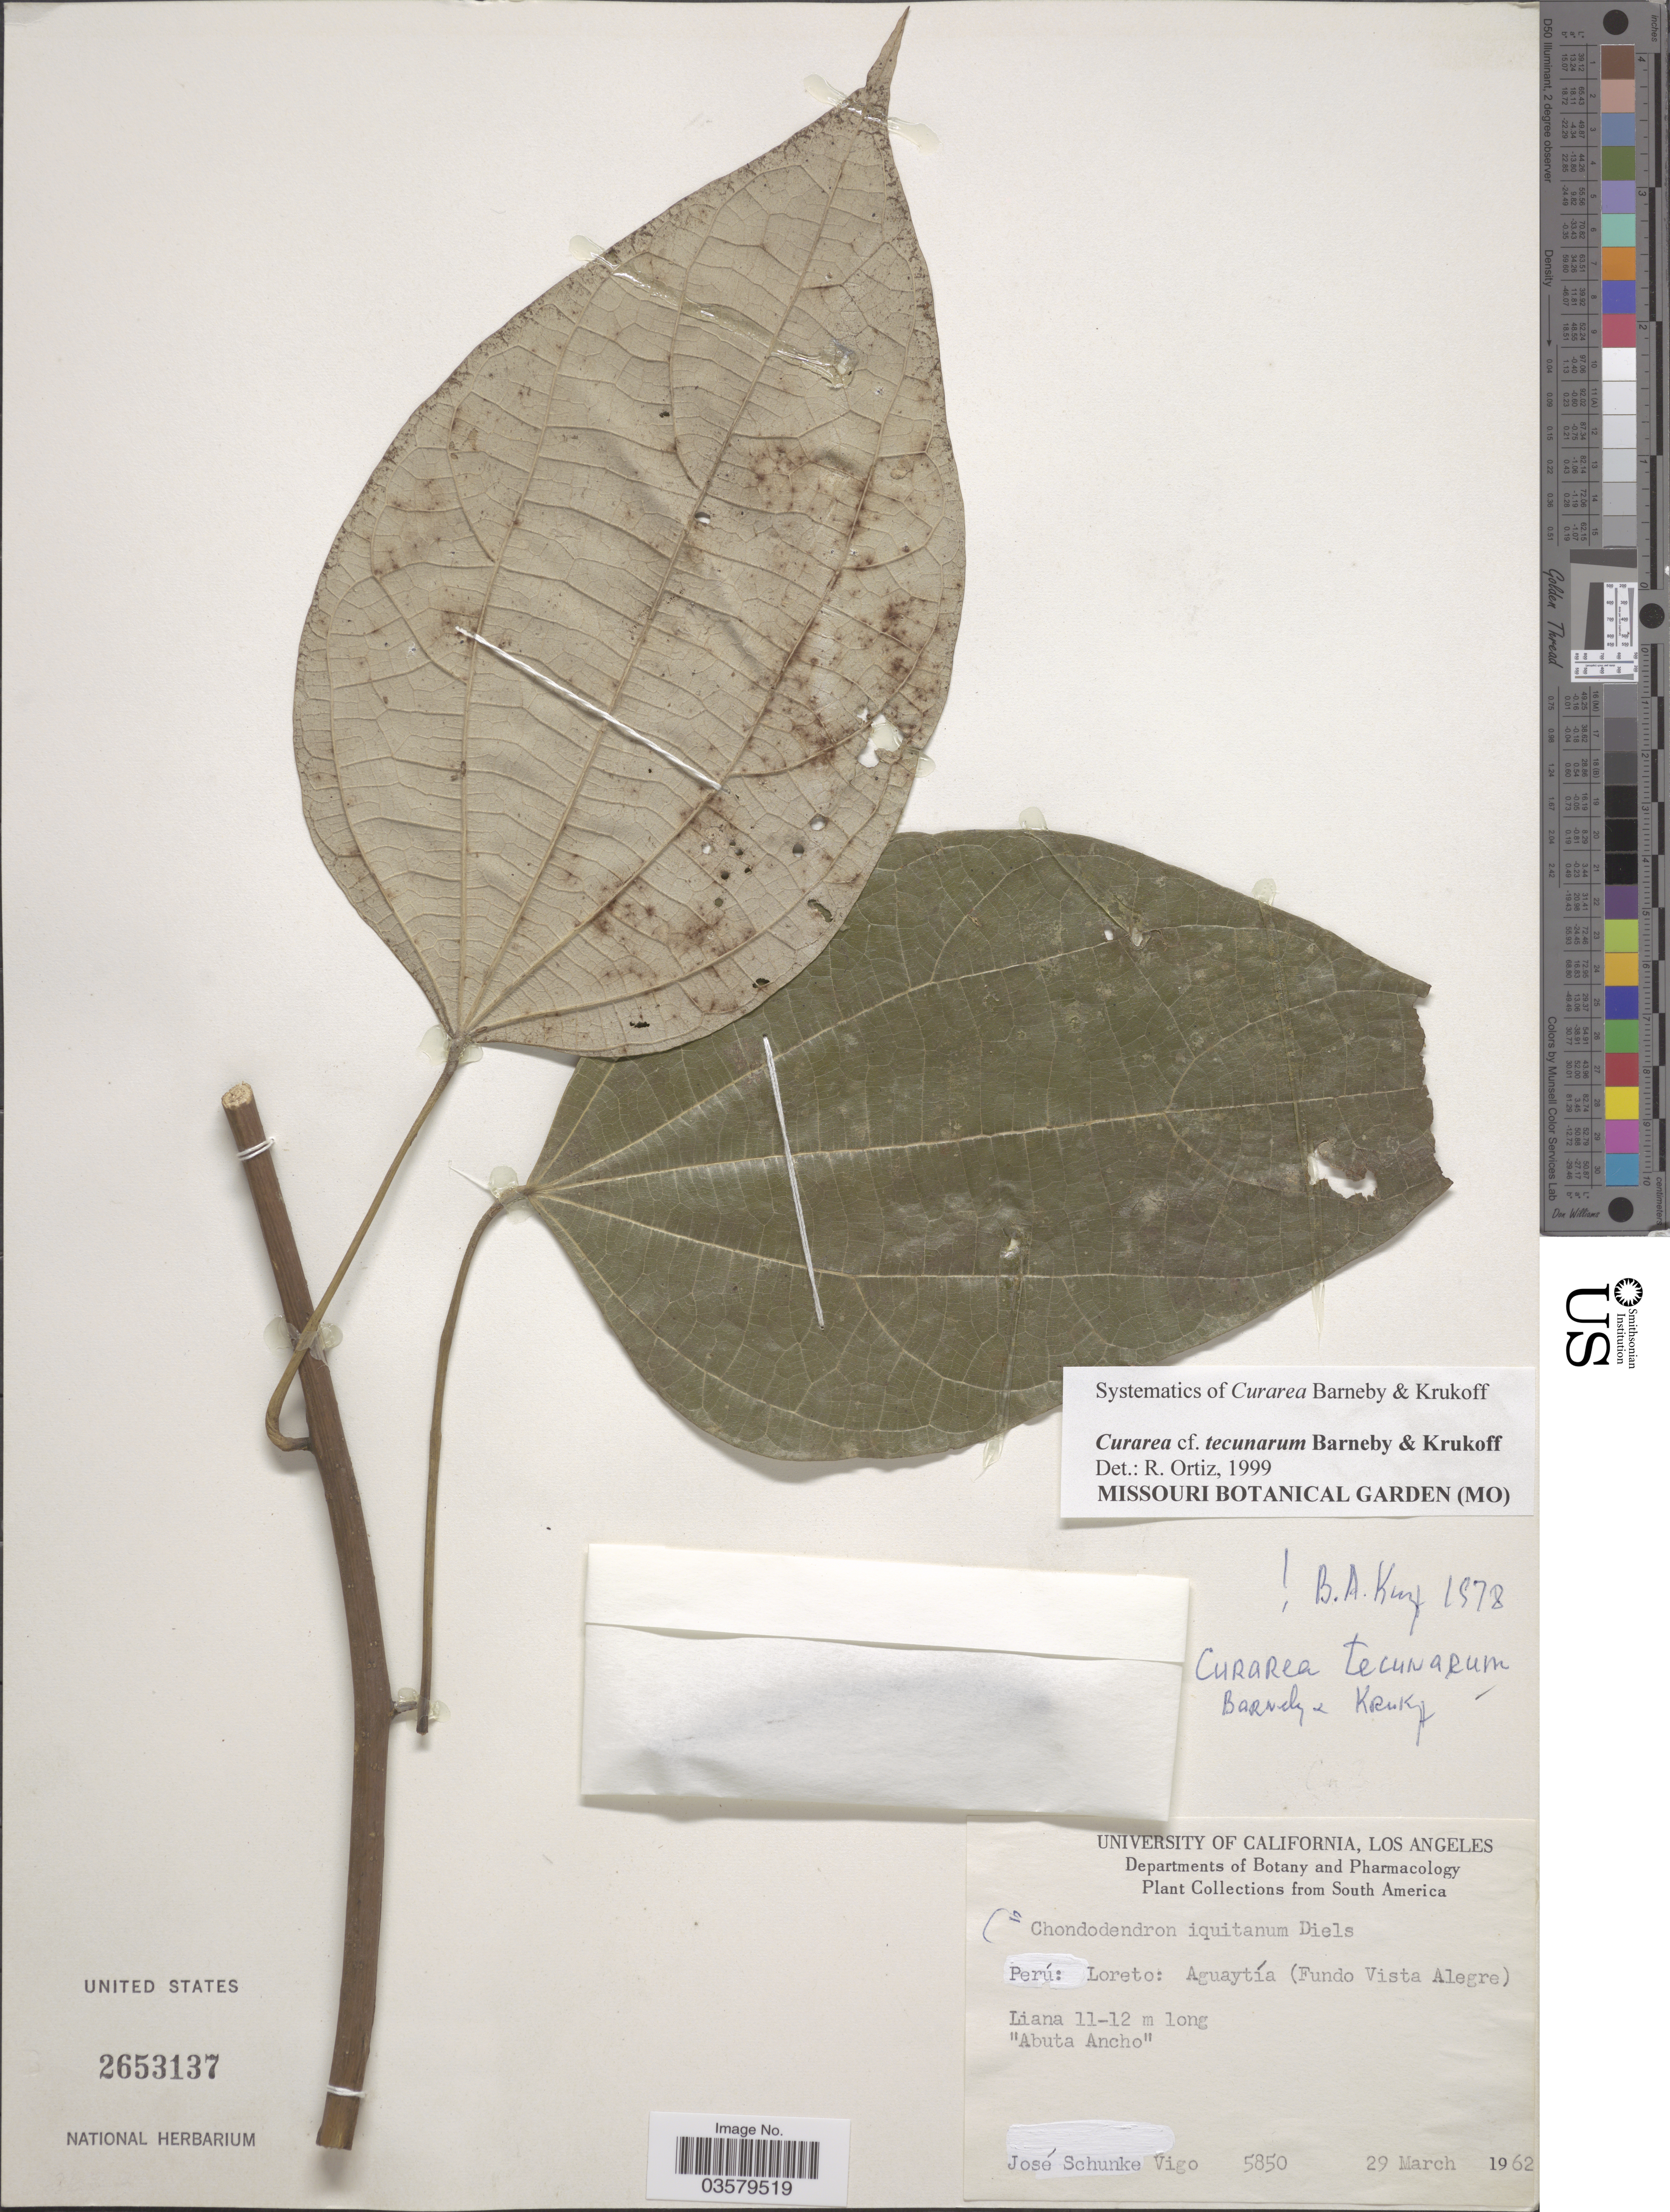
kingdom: Plantae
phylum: Tracheophyta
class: Magnoliopsida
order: Ranunculales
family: Menispermaceae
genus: Curarea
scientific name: Curarea tecunarum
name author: Barneby & Krukoff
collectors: J. Schunke Vigo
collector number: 5850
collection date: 1962-03-29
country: Peru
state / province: Loreto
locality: Aguaytía (Fundo Vista Alegre).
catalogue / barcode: US 2653137